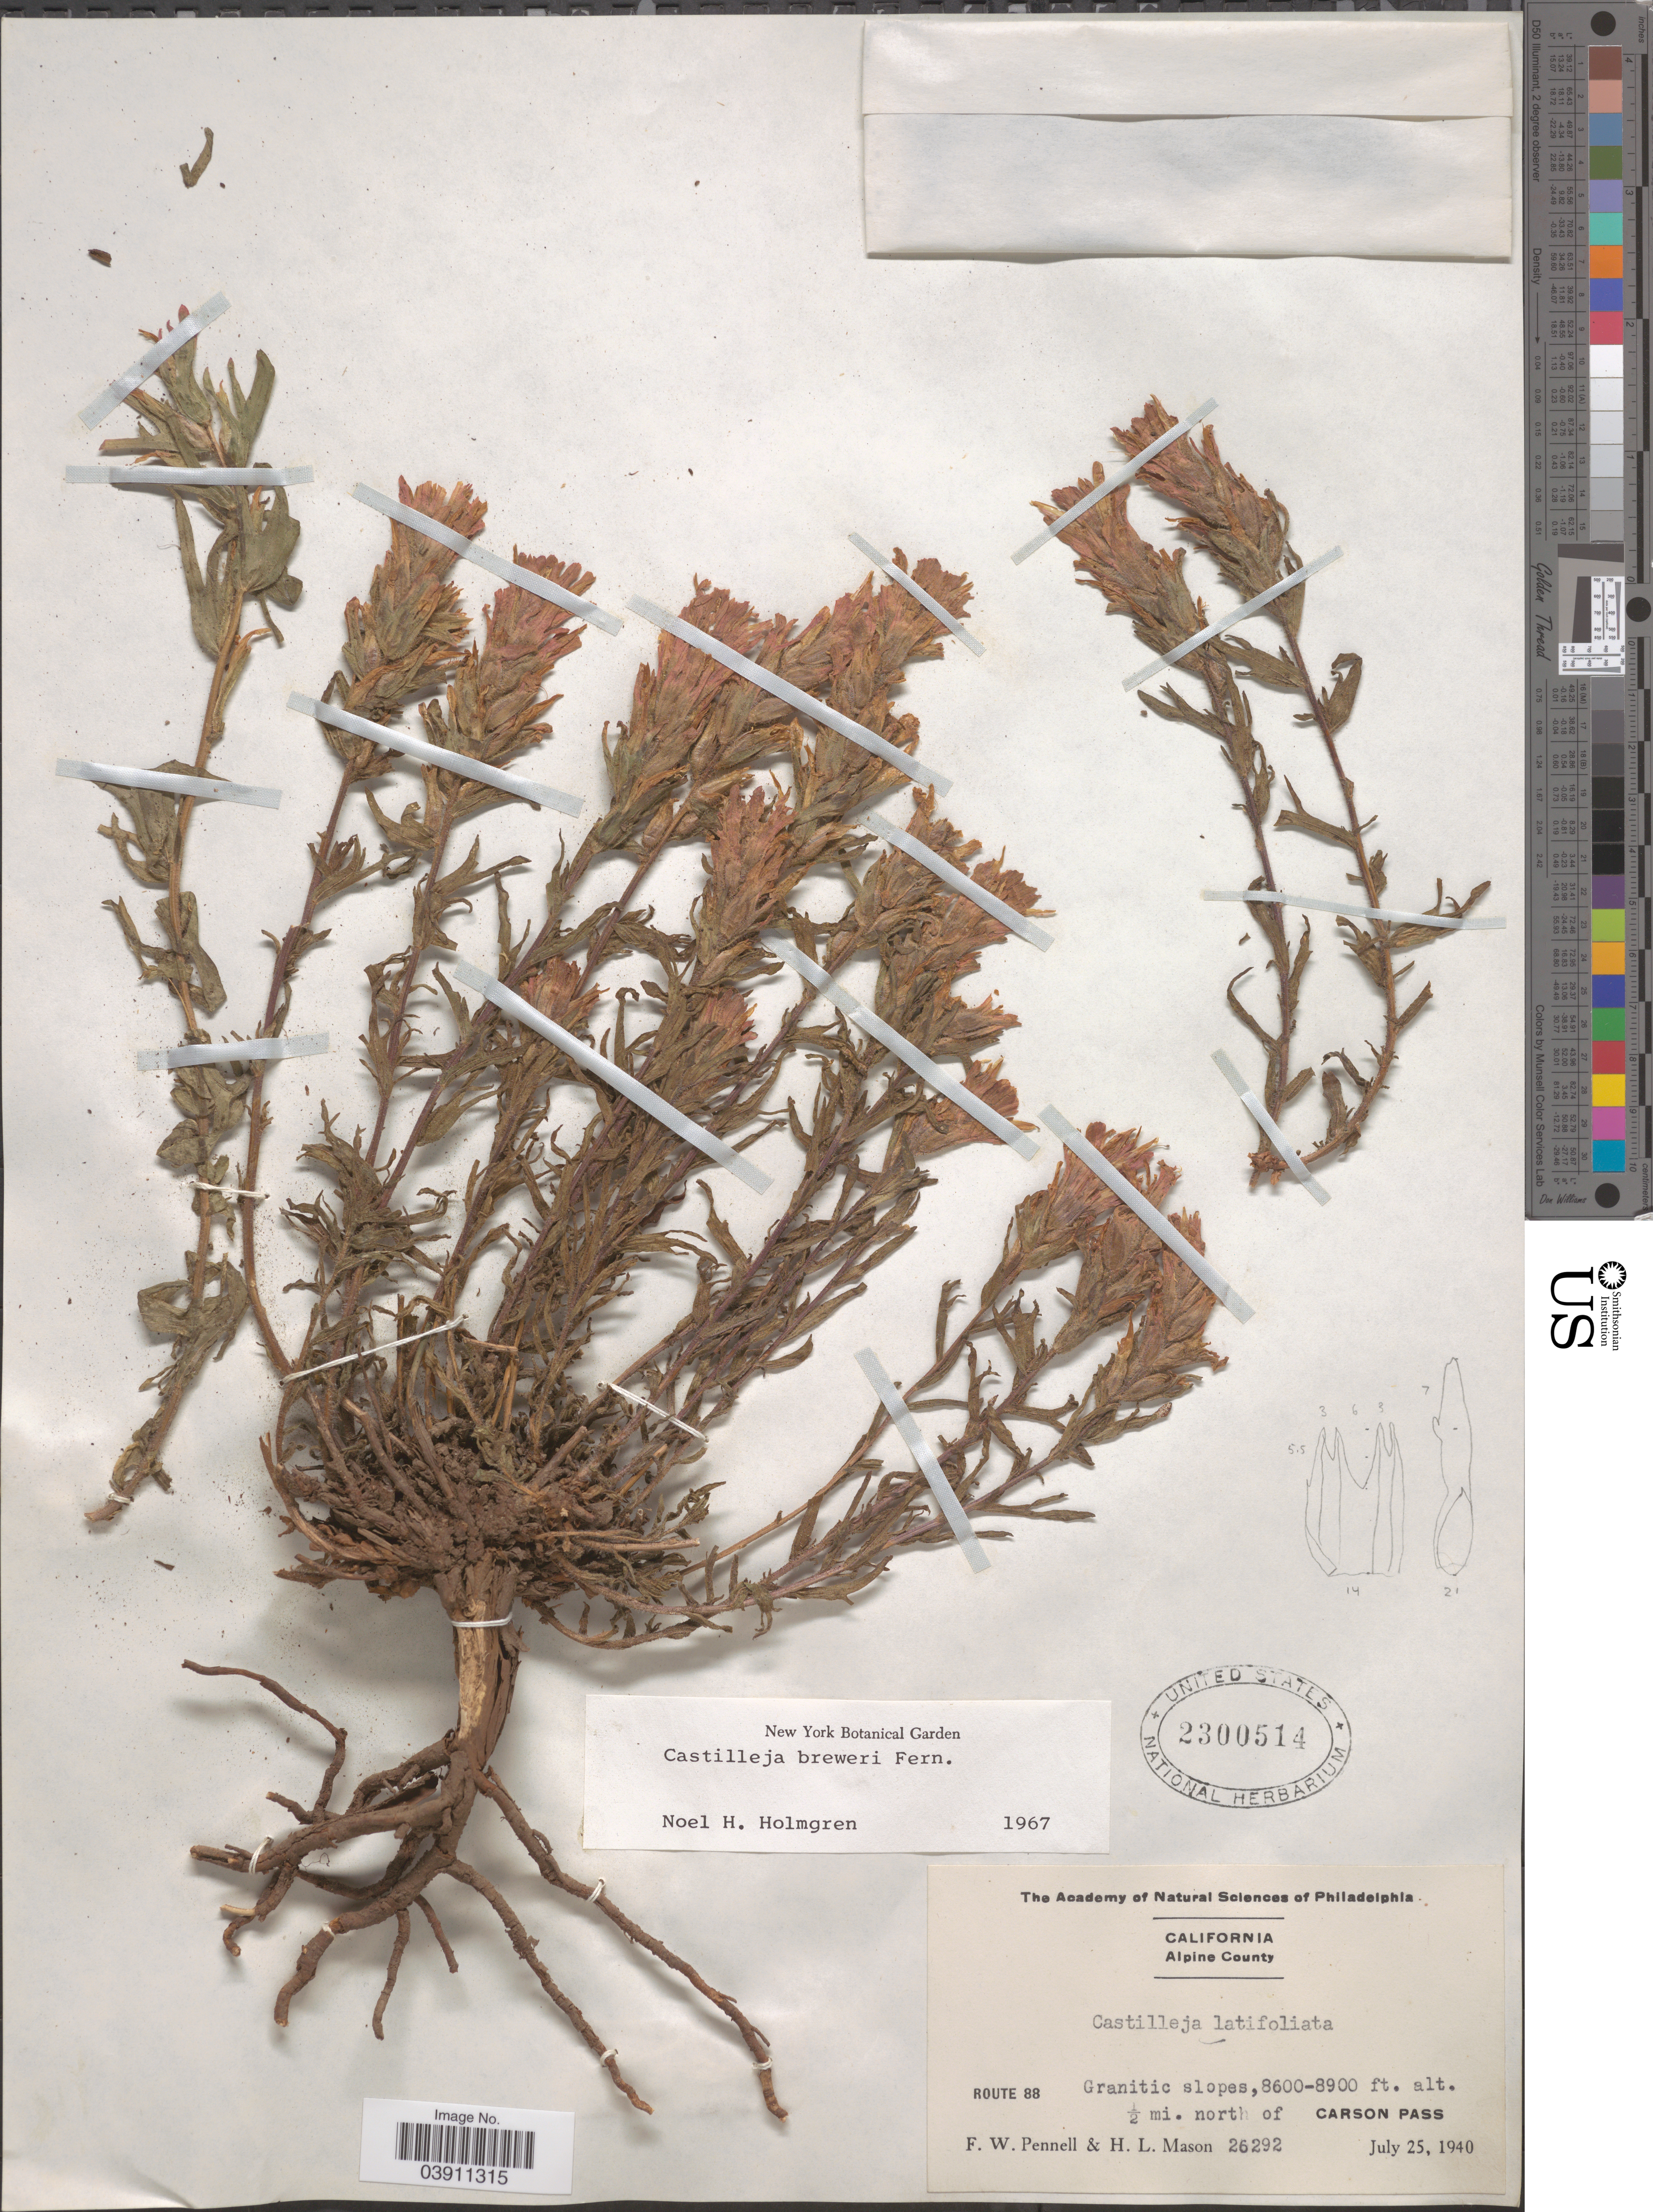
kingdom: Plantae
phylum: Tracheophyta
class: Magnoliopsida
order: Lamiales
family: Orobanchaceae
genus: Castilleja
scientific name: Castilleja breweri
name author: Fernald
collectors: F. W. Pennell & H. L. Mason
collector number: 26292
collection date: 1940-07-25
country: United States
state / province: California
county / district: Alpine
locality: Alpine County. Route 88, Granitic slopes, ½ mi. north of Carson Pass.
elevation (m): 2621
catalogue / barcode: US 2300514